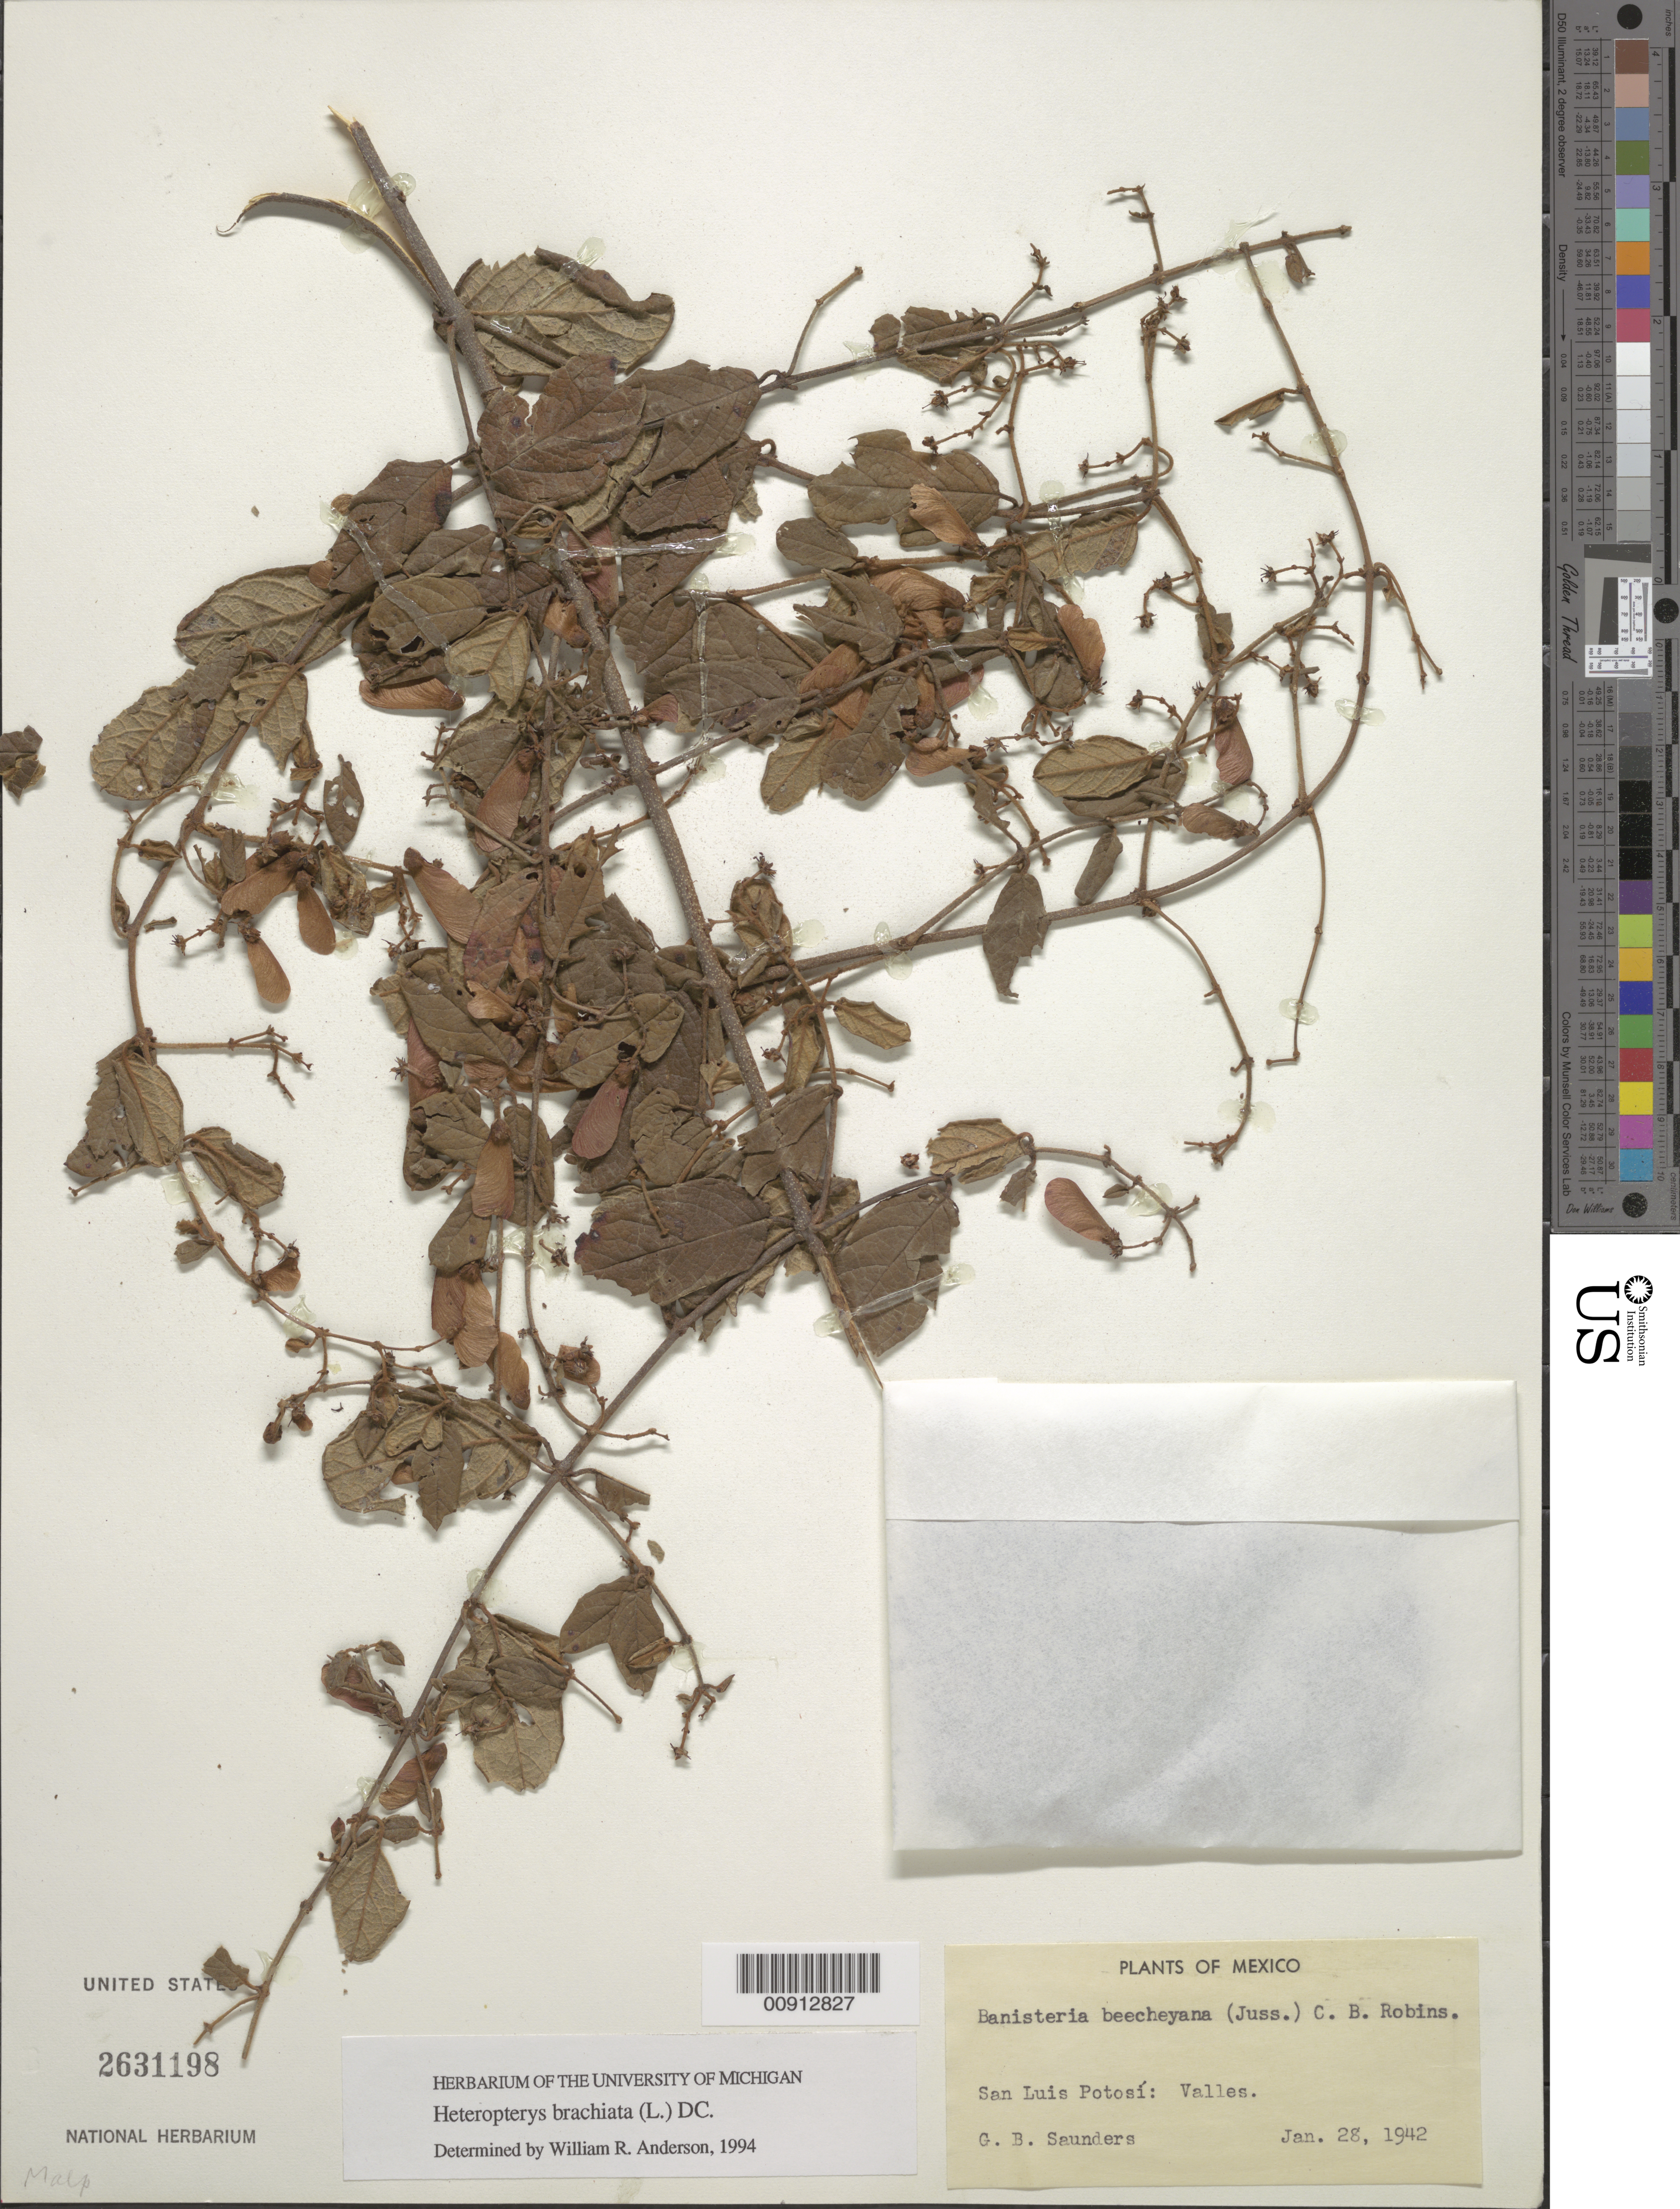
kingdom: Plantae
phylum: Tracheophyta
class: Magnoliopsida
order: Malpighiales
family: Malpighiaceae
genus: Heteropterys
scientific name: Heteropterys brachiata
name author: (L.) DC.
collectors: G. B. Saunders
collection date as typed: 28 Jan 1942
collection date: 1942-01-28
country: Mexico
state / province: San Luis Potosí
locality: San Luis Potosí: Valles.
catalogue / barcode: US 2631198